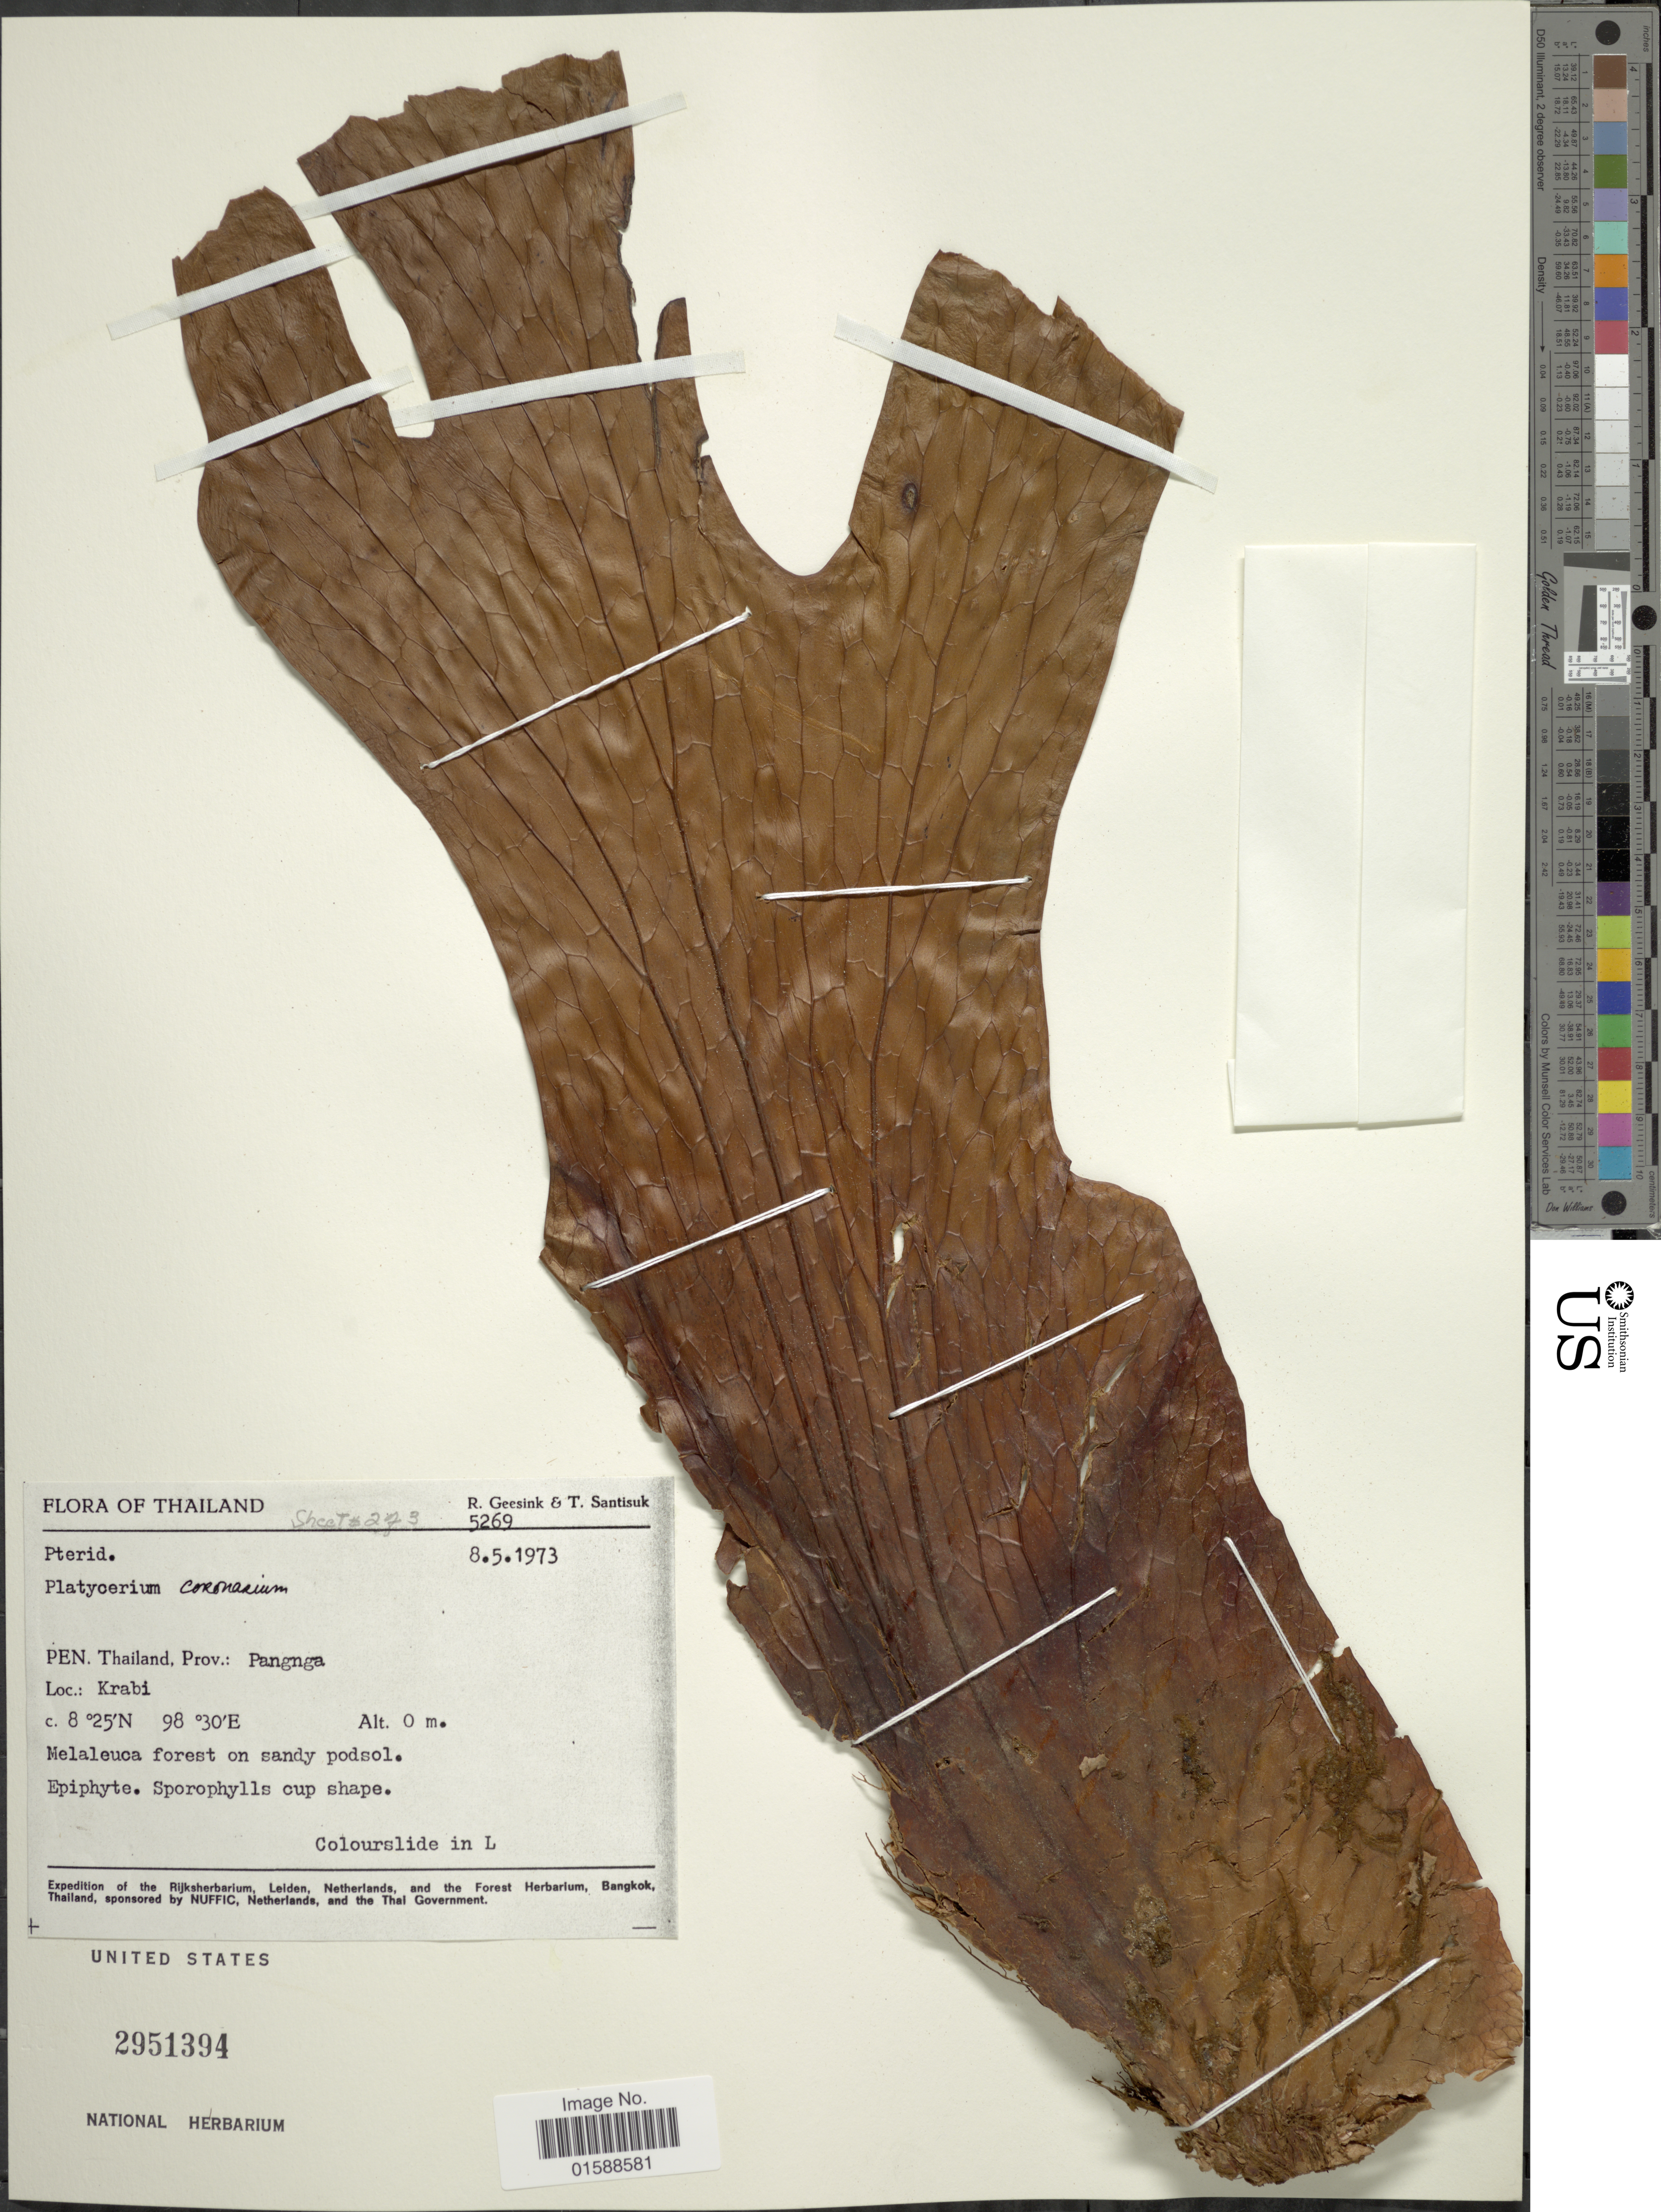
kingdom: Plantae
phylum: Tracheophyta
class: Polypodiopsida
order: Polypodiales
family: Polypodiaceae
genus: Platycerium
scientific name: Platycerium coronarium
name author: (K.D. Koenig ex O.F. Müll.) Desv.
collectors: R. Geesink & T. Santisuk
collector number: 5269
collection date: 1973-05-08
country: Thailand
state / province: Krabi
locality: Prov.: Pangnga. Melaleuca forest on sandy podsol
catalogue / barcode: US 2951394